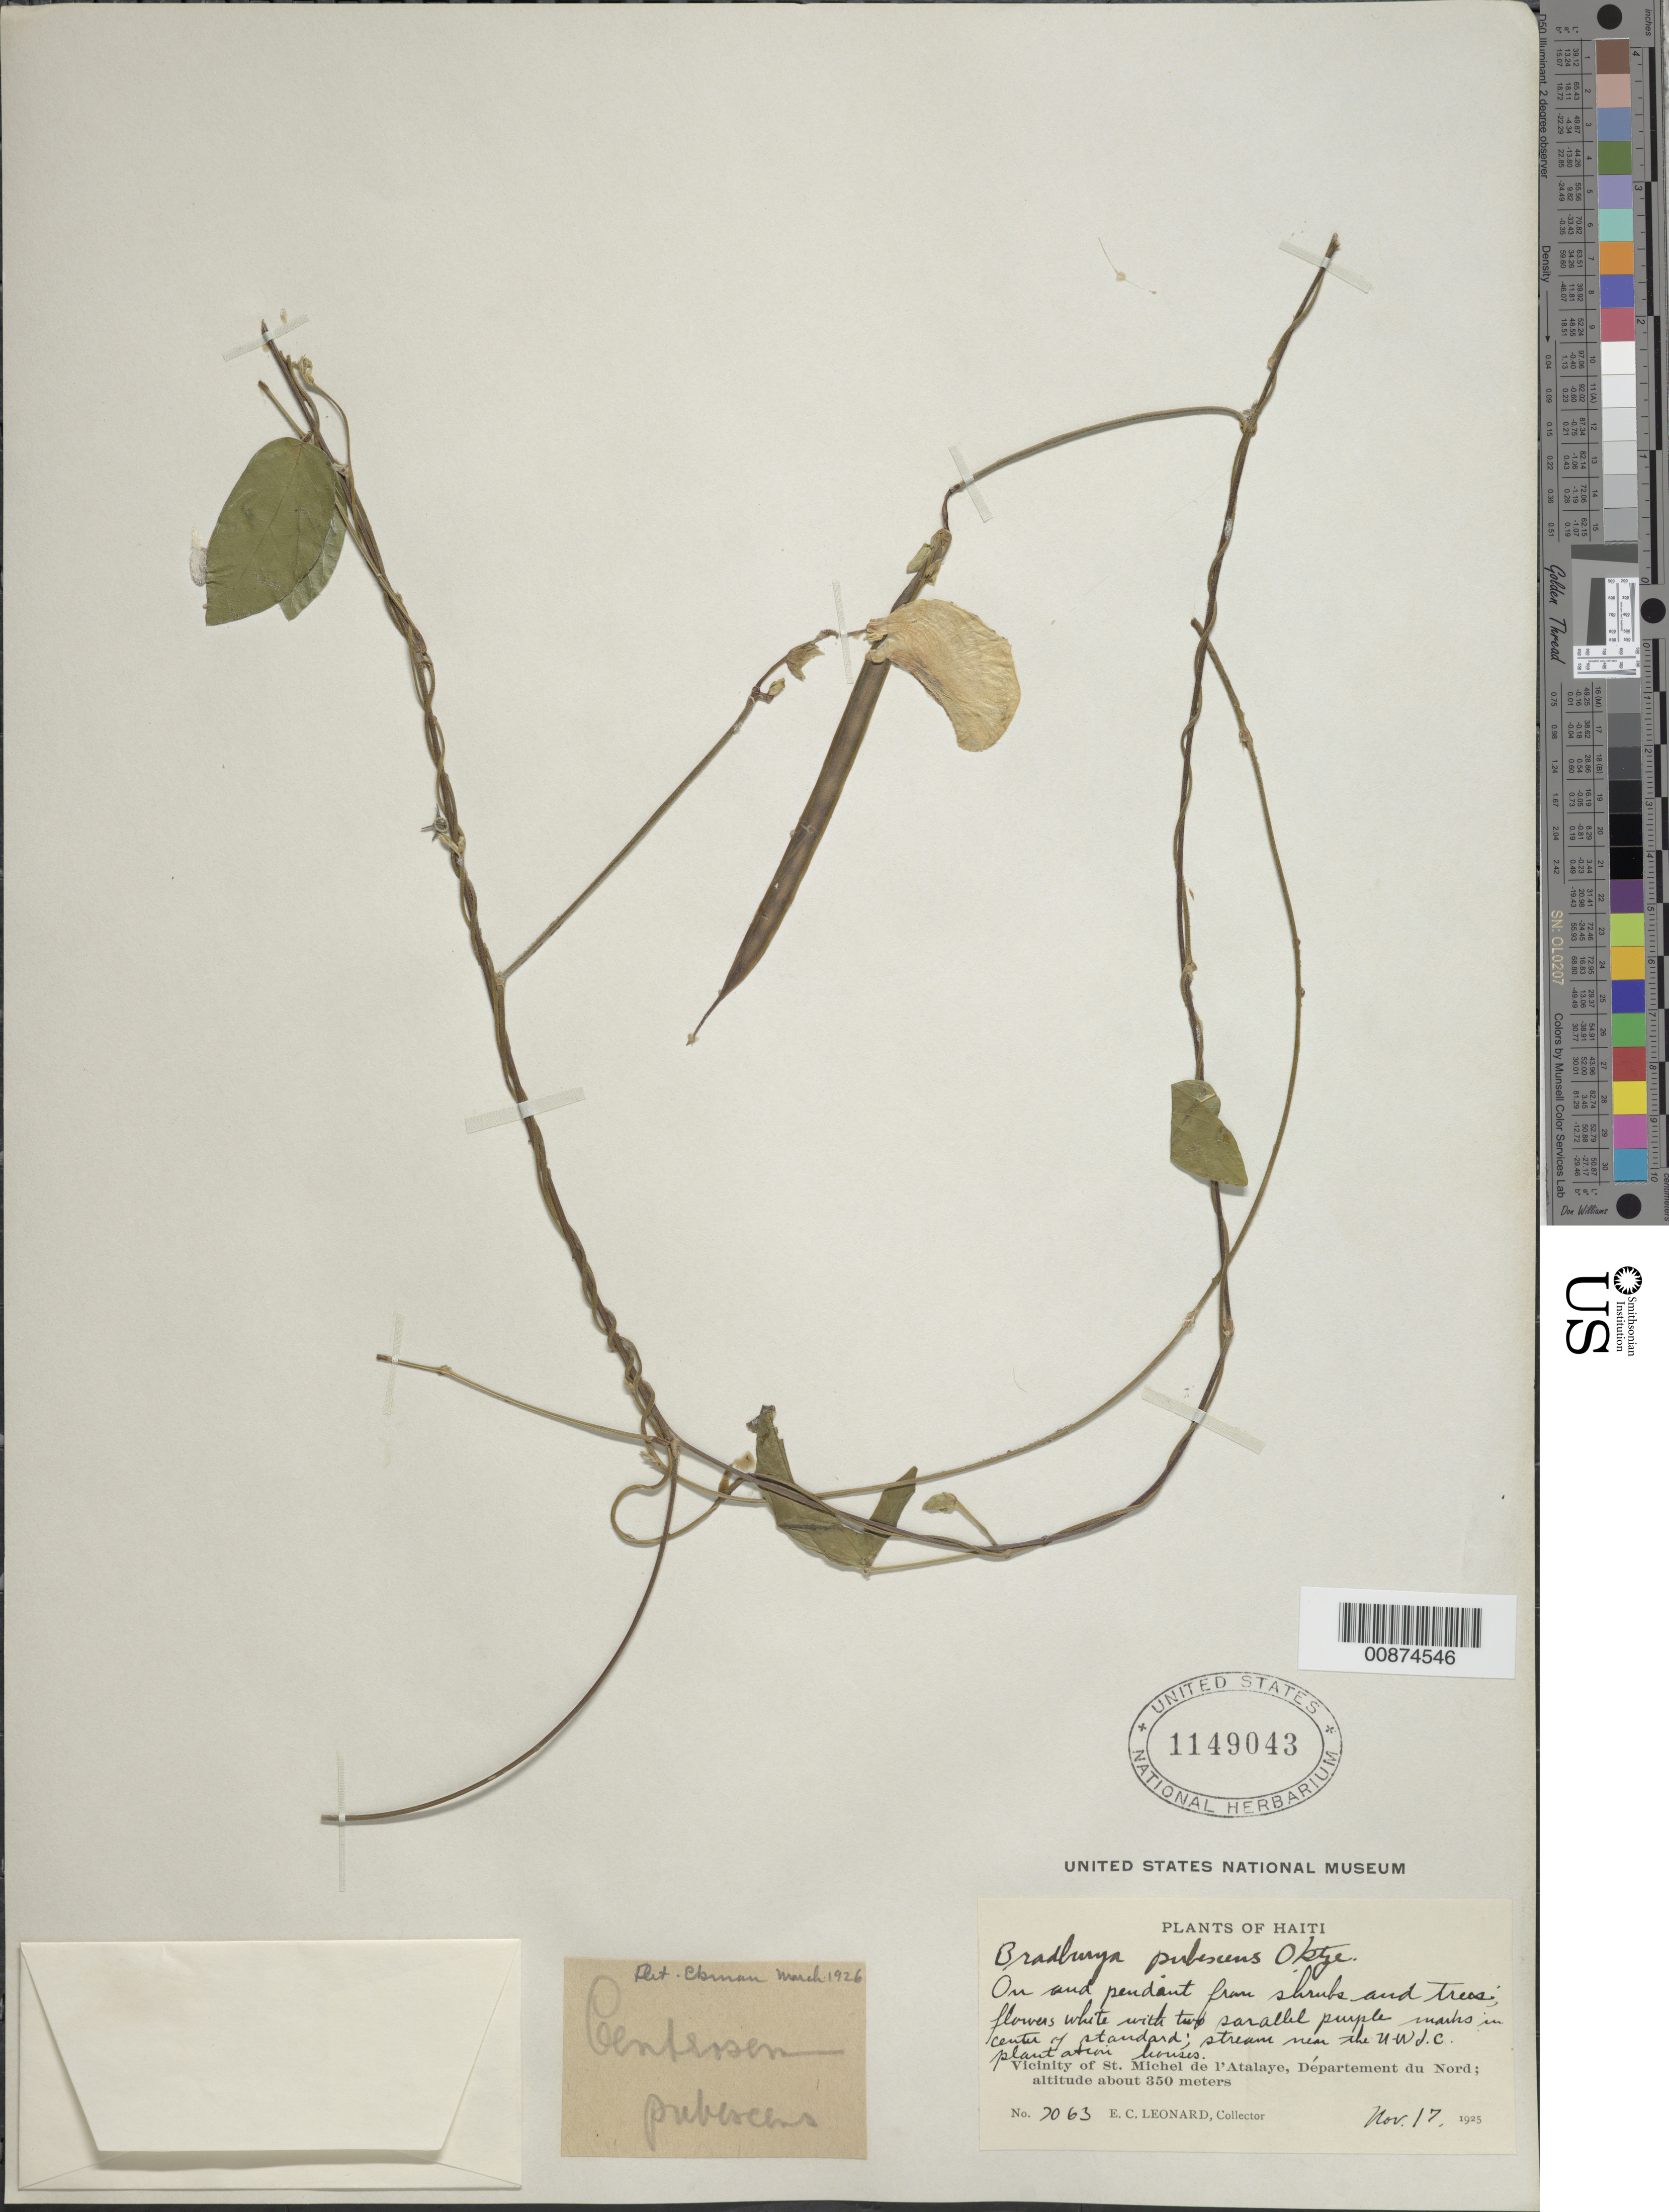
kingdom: Plantae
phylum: Tracheophyta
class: Magnoliopsida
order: Fabales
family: Fabaceae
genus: Centrosema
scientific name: Centrosema pubescens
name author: Benth.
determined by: Ekman, E. L.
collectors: E. C. Leonard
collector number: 7063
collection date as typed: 17 Nov 1925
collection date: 1925-11-17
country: Haiti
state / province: Nord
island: Hispaniola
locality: Vicinity of St. Michel de l'Atalaye. Stream near the U. West Indies Co. Plantation houses.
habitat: On and pendant from shrubs and trees. Stream.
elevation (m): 350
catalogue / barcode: US 1149043